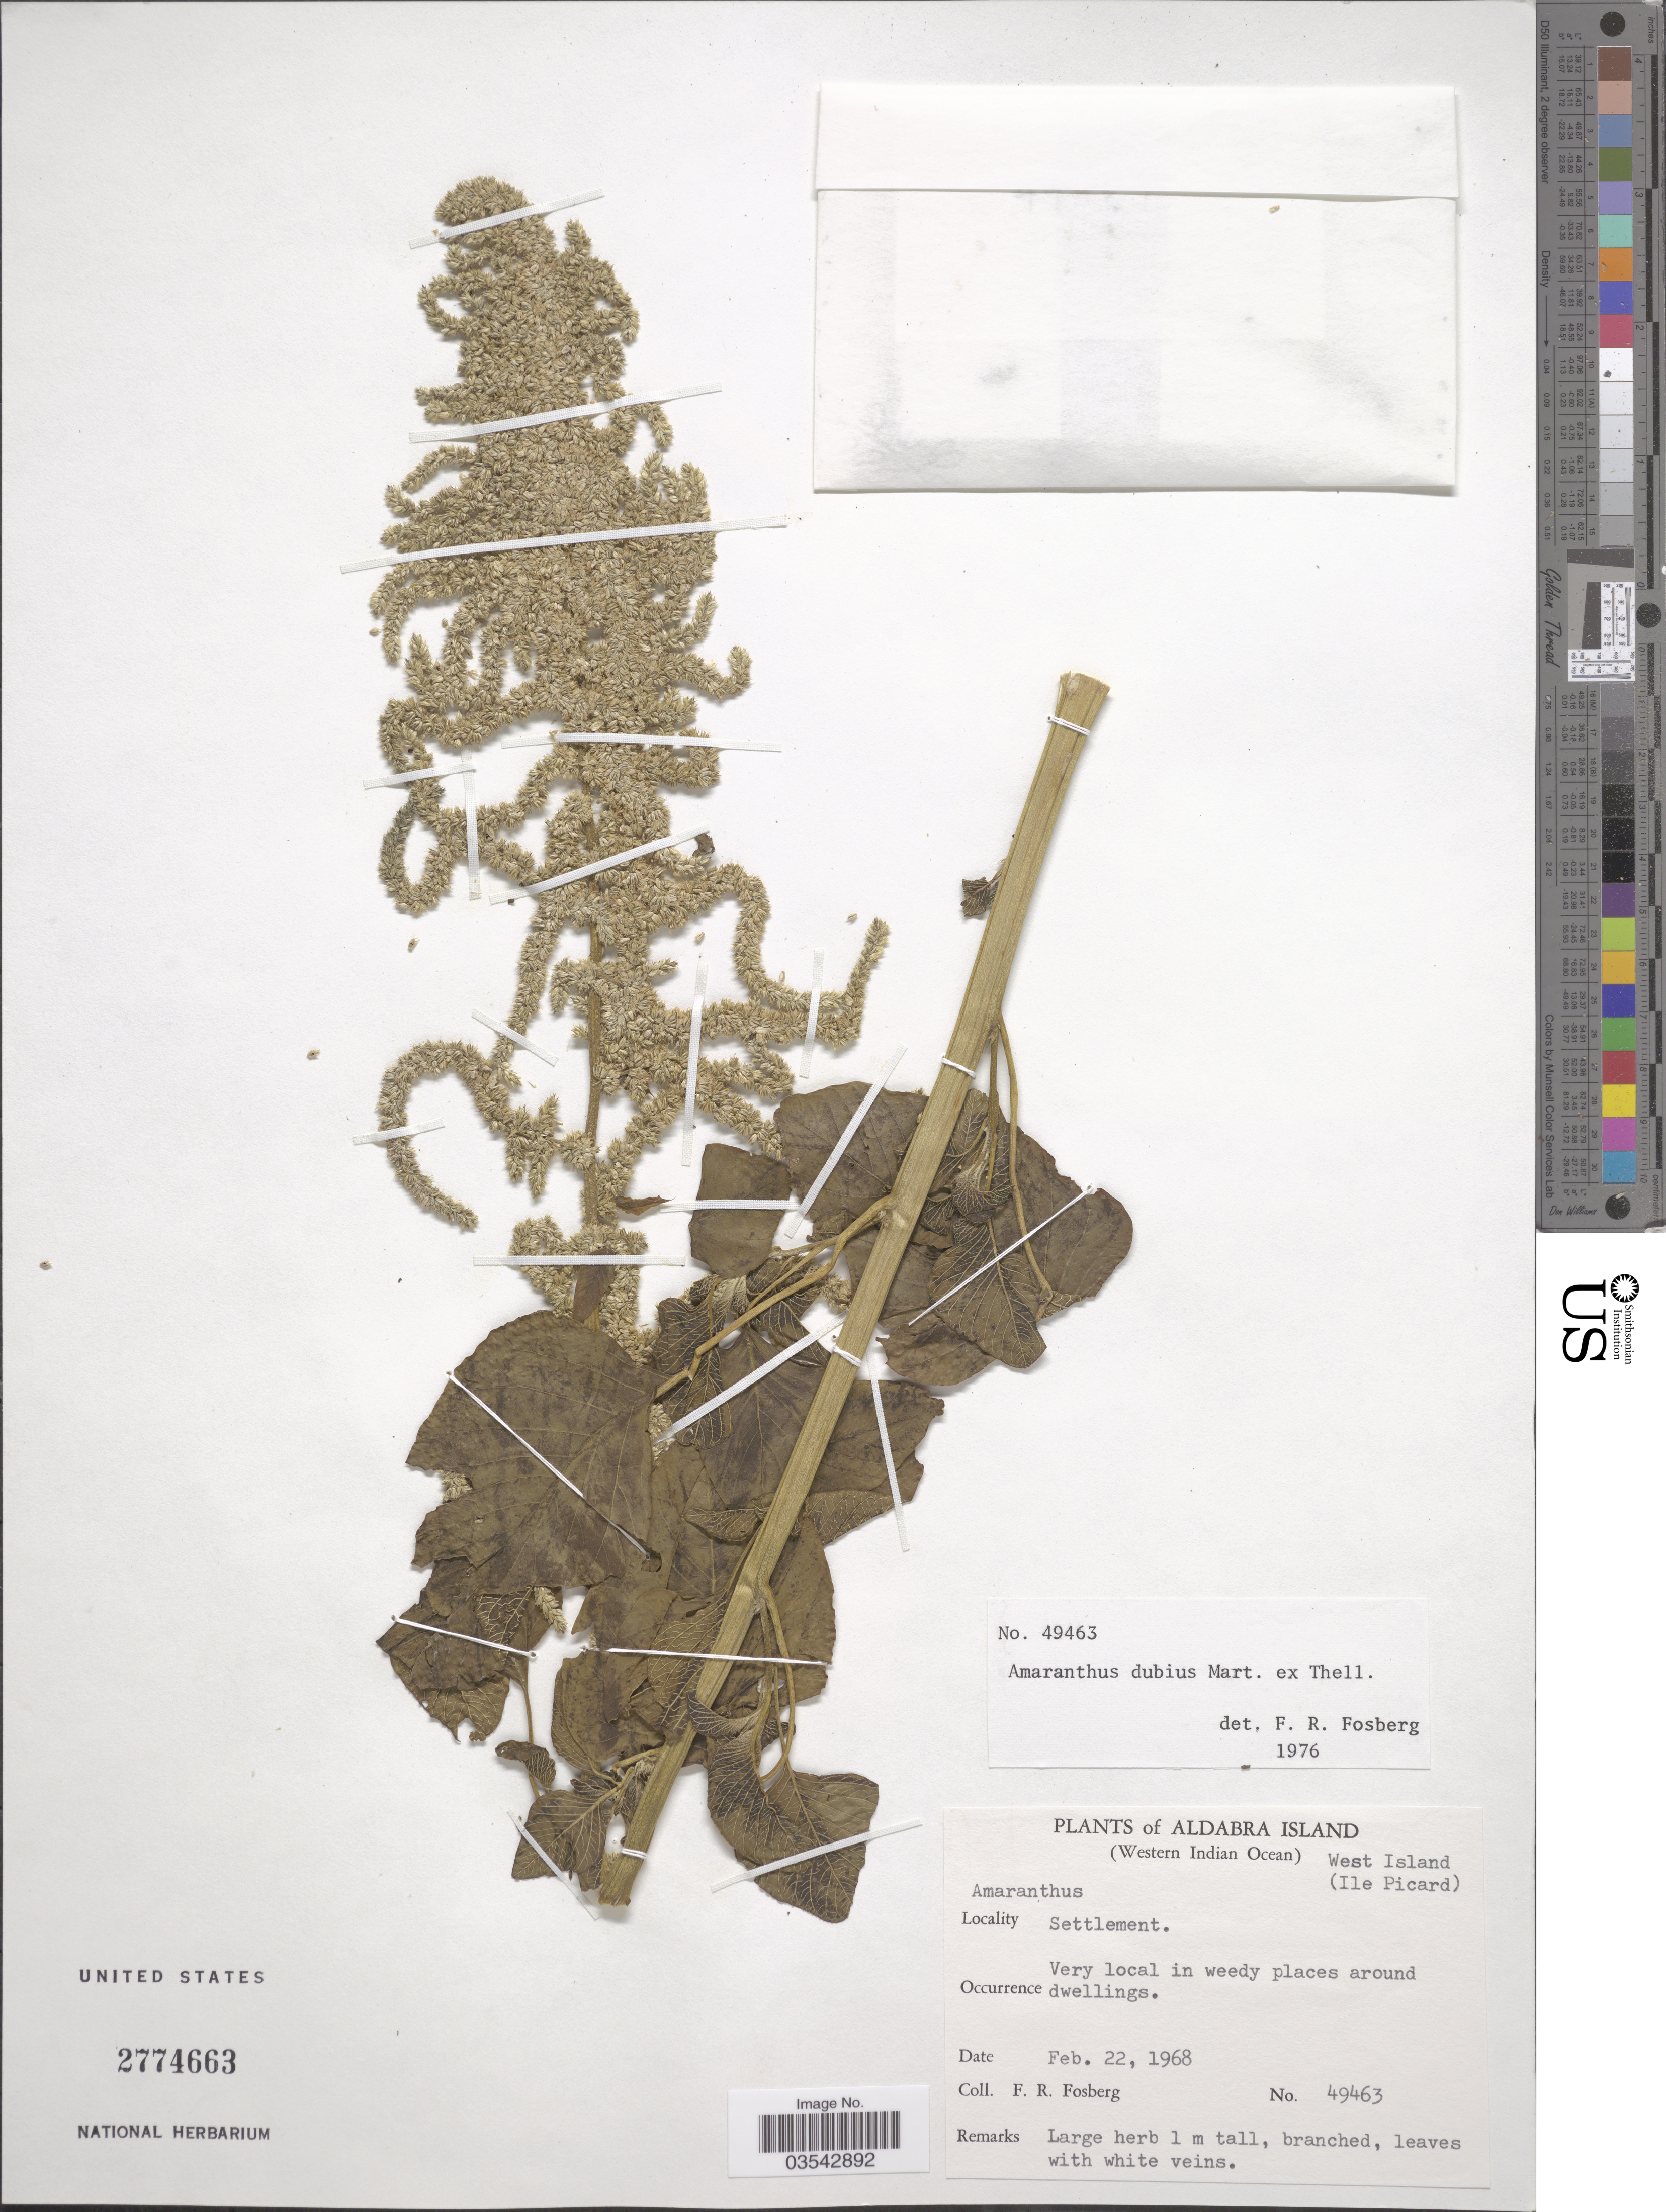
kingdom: Plantae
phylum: Tracheophyta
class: Magnoliopsida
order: Caryophyllales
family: Amaranthaceae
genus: Amaranthus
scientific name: Amaranthus dubius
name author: Mart. ex Thell.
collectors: F. R. Fosberg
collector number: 49463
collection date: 1968-02-22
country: Seychelles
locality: Aldabra Island. (Western Indian Ocean) West Island (Ile Picard). Settlement.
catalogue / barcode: US 2774663